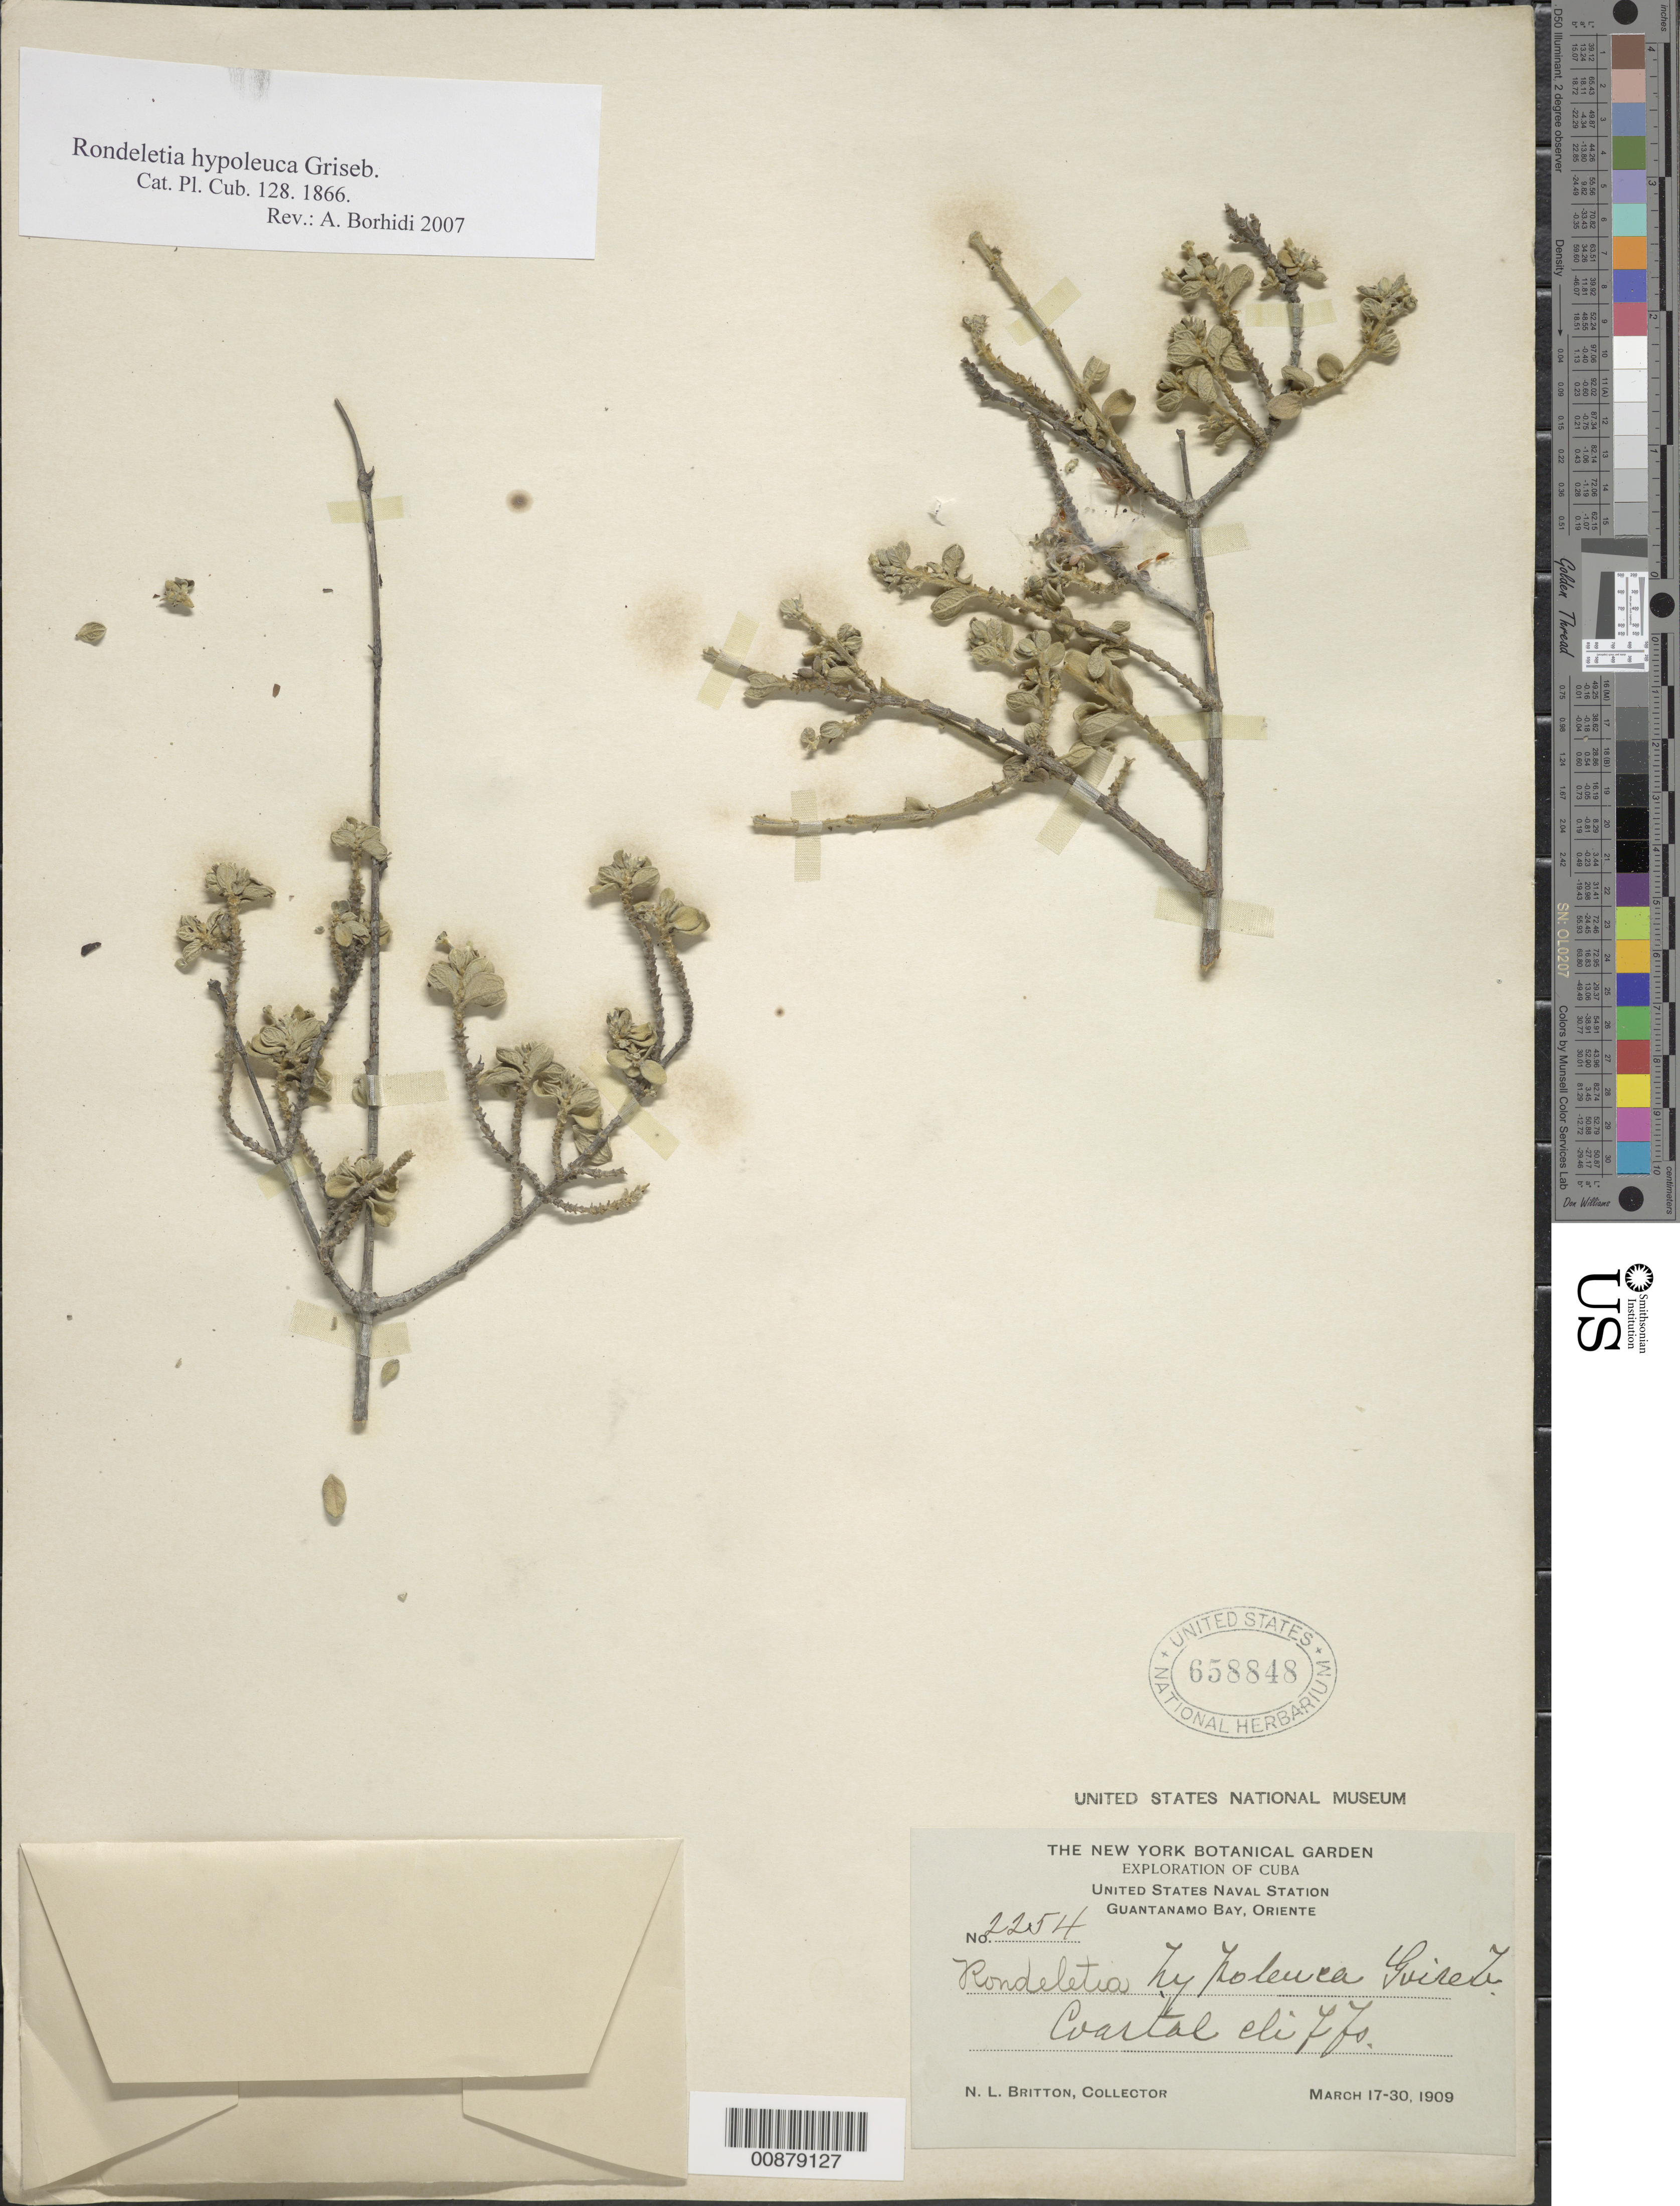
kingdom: Plantae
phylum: Tracheophyta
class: Magnoliopsida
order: Gentianales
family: Rubiaceae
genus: Rondeletia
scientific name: Rondeletia hypoleuca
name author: Griseb.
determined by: Borhidi, Attila L.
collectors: N. Britton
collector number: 2254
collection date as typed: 17 Mar 1909 to 30 Mar 1909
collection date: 1909-03-17/1909-03-30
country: Cuba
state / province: Guantanamo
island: Cuba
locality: Guantánamo Bay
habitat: Coastal cliffs.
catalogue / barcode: US 658848